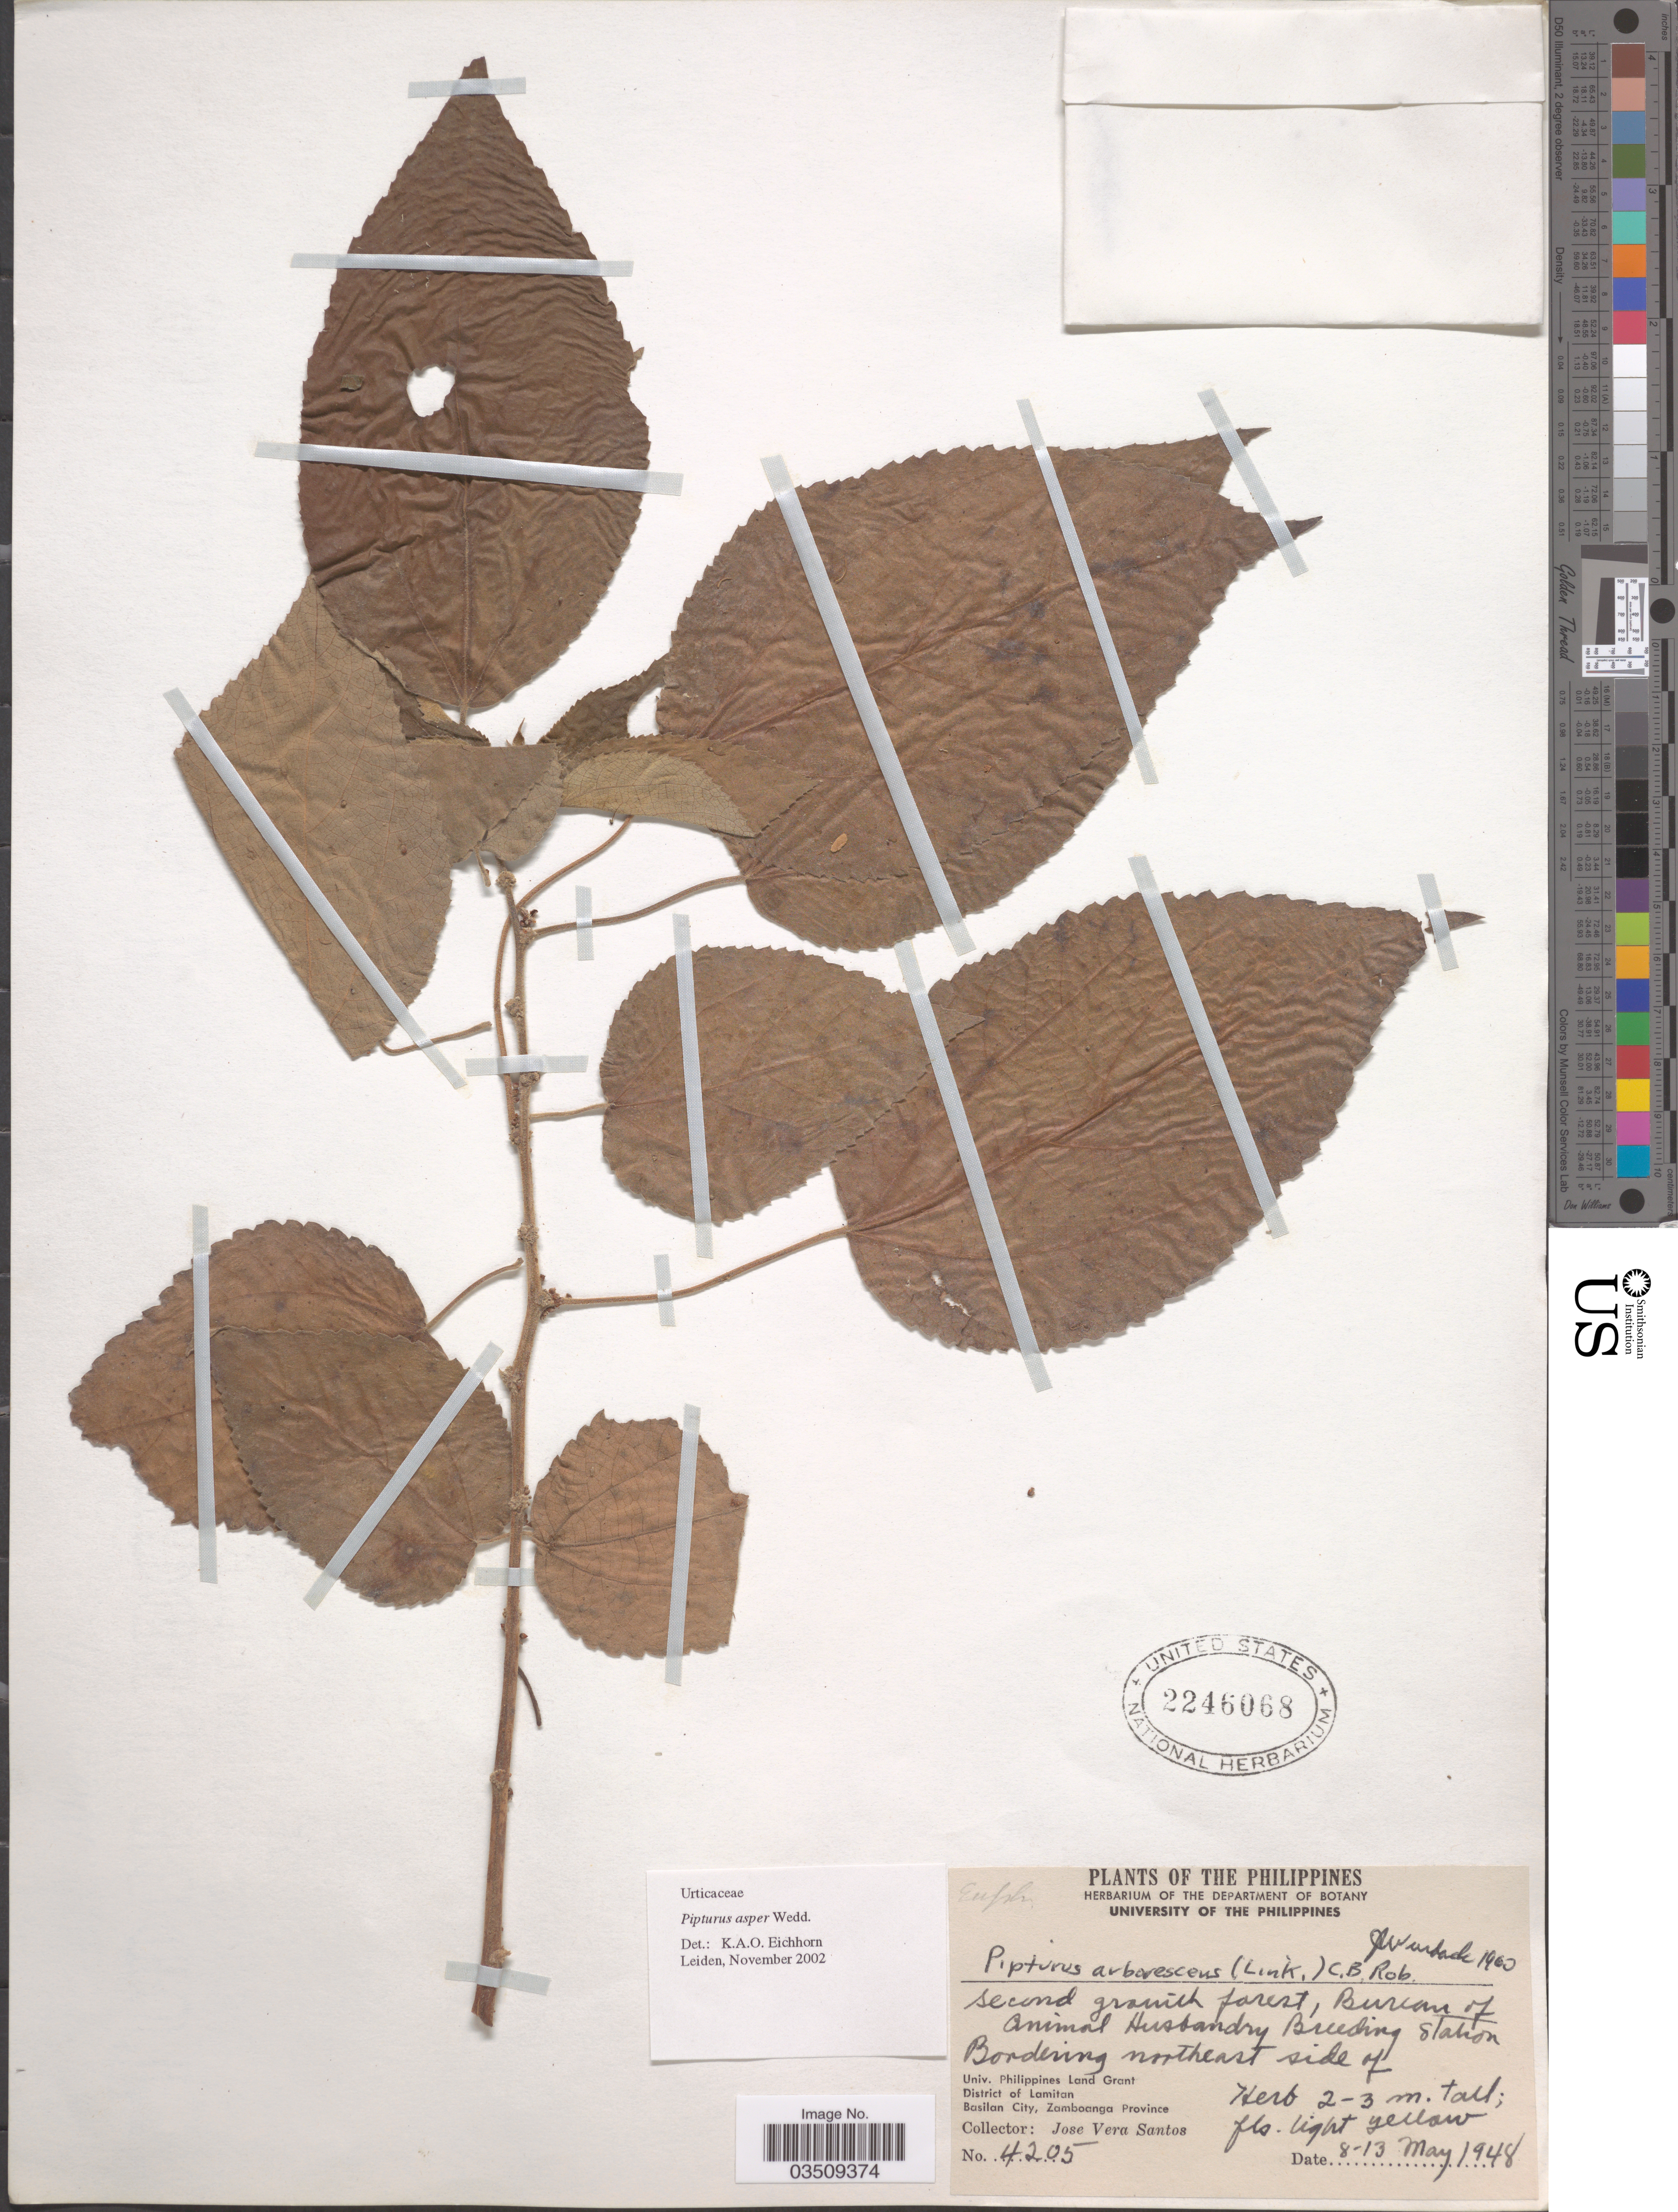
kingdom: Plantae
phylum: Tracheophyta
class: Magnoliopsida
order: Rosales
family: Urticaceae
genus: Pipturus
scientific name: Pipturus arborescens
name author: (Link) C.B. Rob.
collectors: J. Santos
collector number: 4205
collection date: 1948-05-08/1948-05-13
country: Philippines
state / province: Muslim Mindanao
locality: Bureau of Animal Husbandry Breeding Station. Bordering northeast side of Univ. Philippines Land Grant. District of Lamitan. Basilan City, Zamboanga Province.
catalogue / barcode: US 2246068